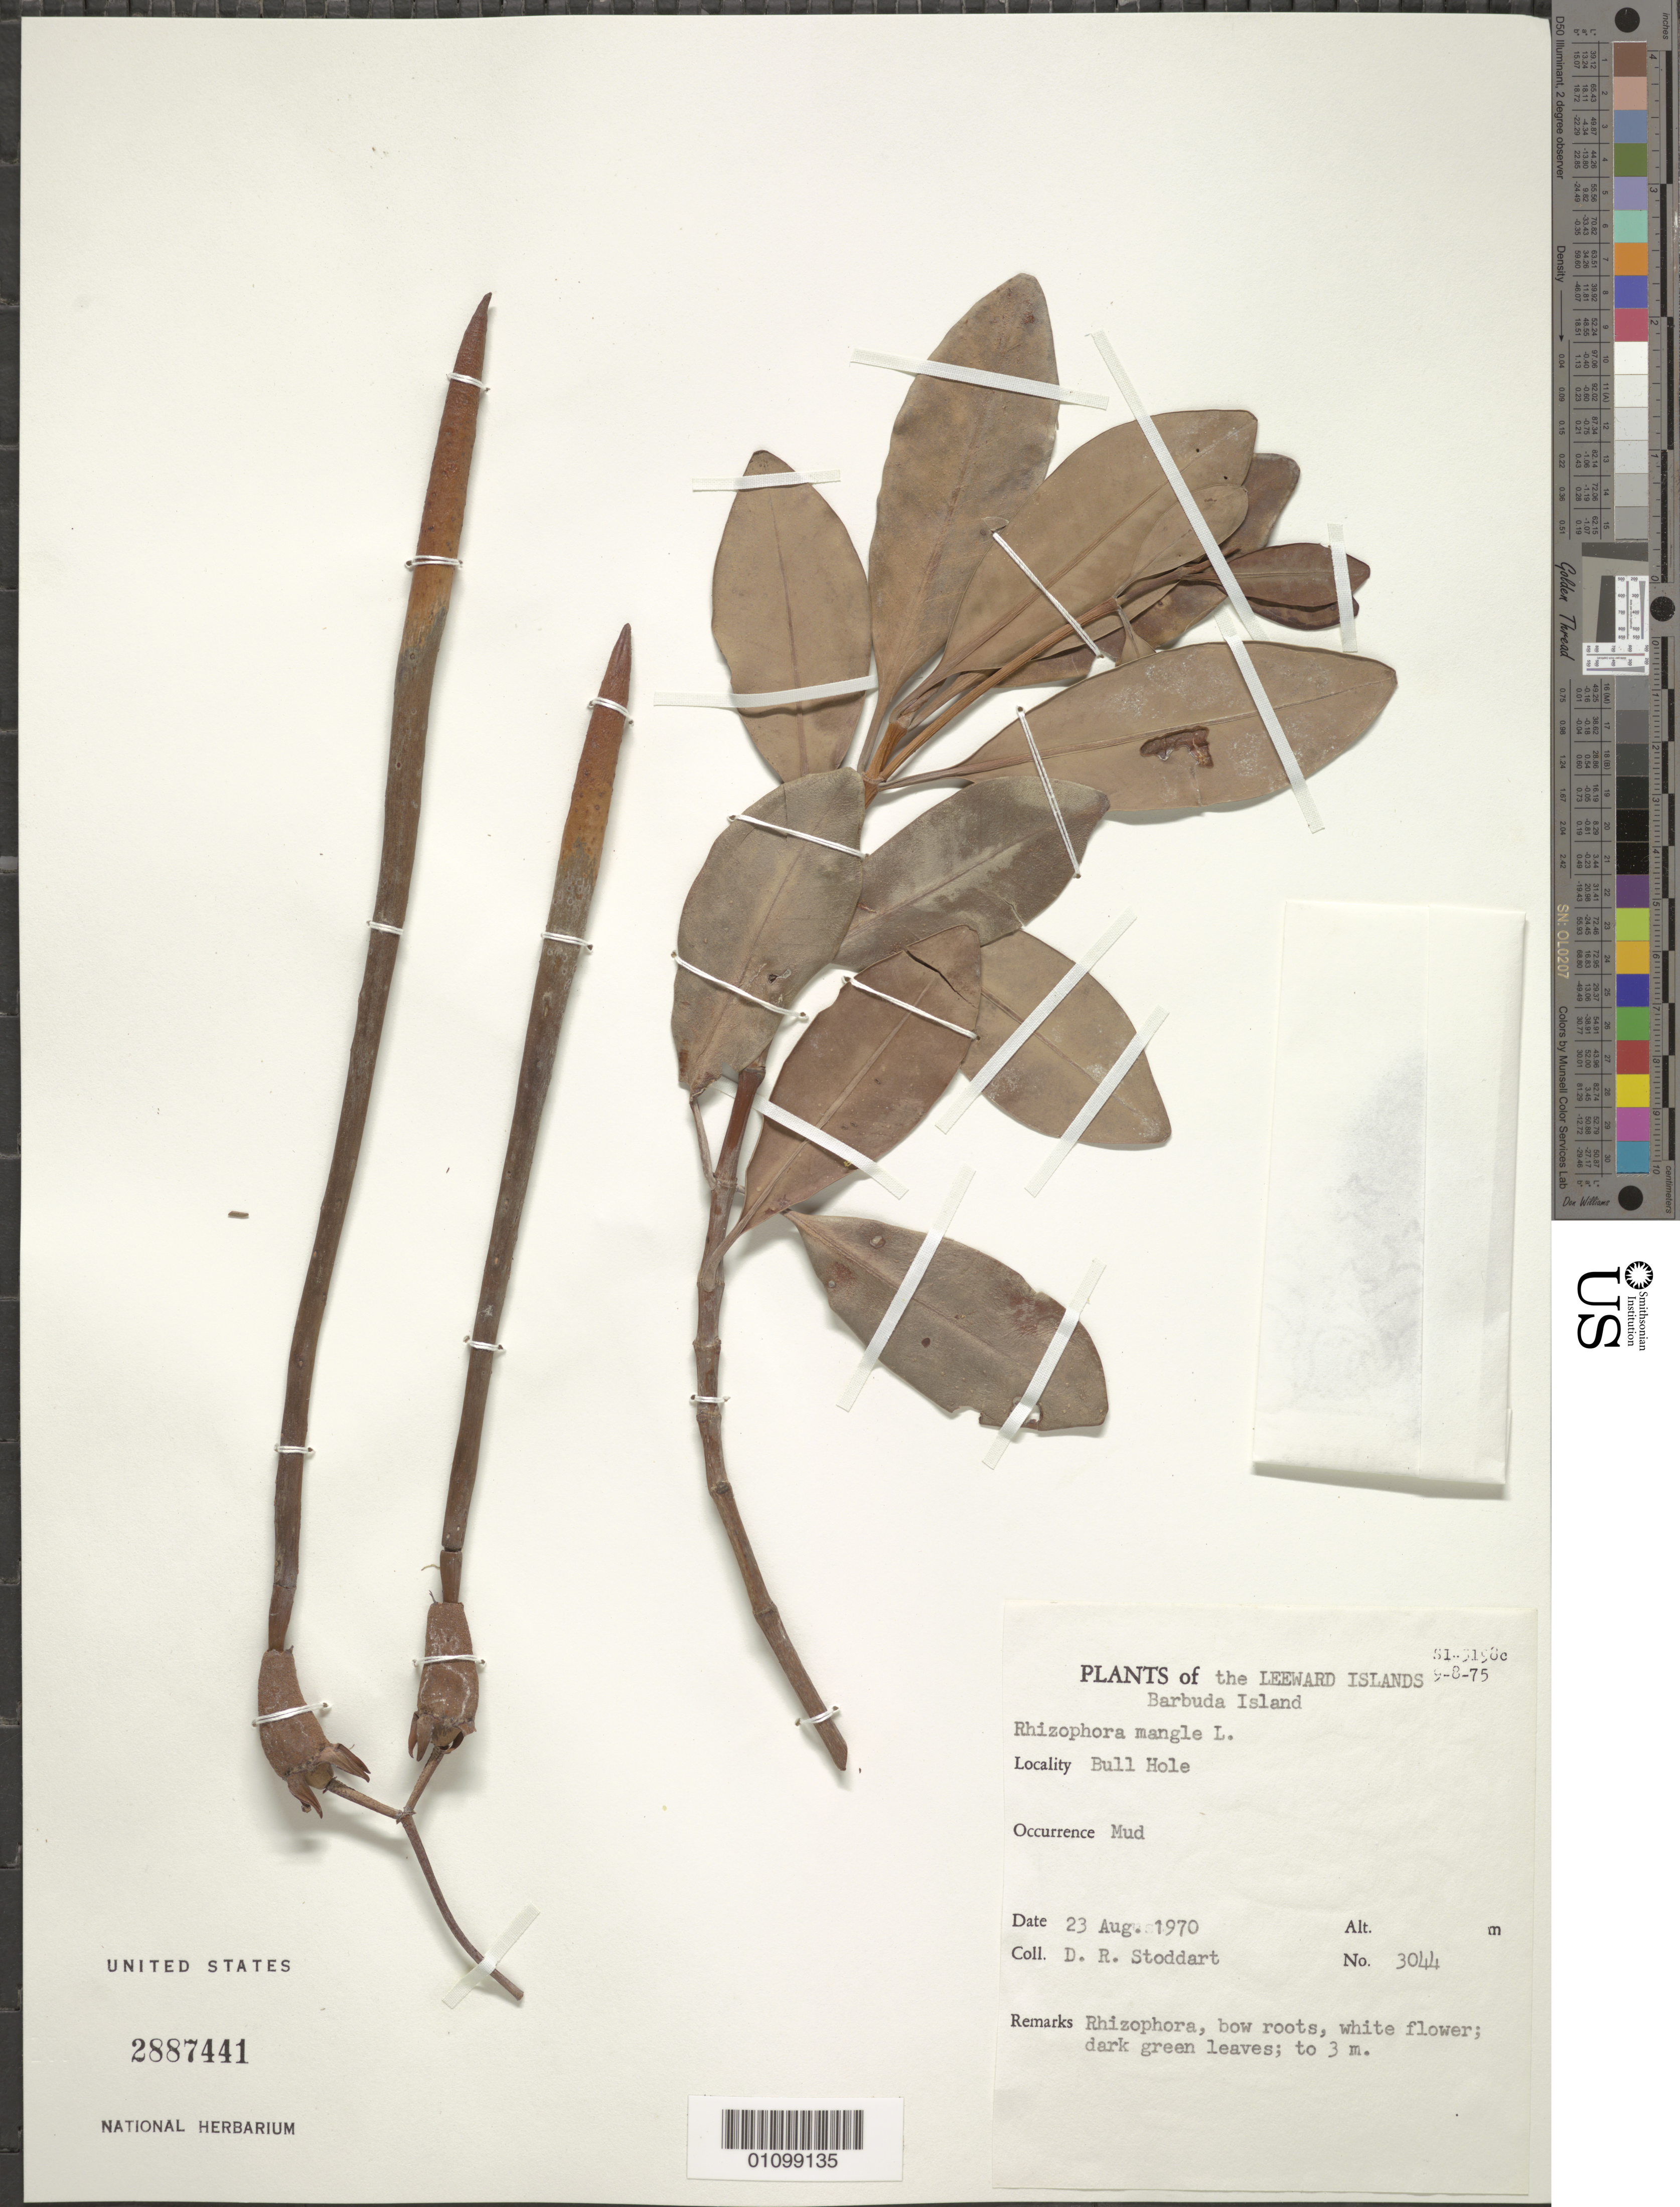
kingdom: Plantae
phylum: Tracheophyta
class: Magnoliopsida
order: Malpighiales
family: Rhizophoraceae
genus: Rhizophora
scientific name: Rhizophora mangle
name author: L.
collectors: D. R. Stoddart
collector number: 3044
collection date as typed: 23 Aug 1970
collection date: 1970-08-23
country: Antigua and Barbuda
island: Barbuda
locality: Bull Hole. Occurs in mud.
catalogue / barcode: US 2887441